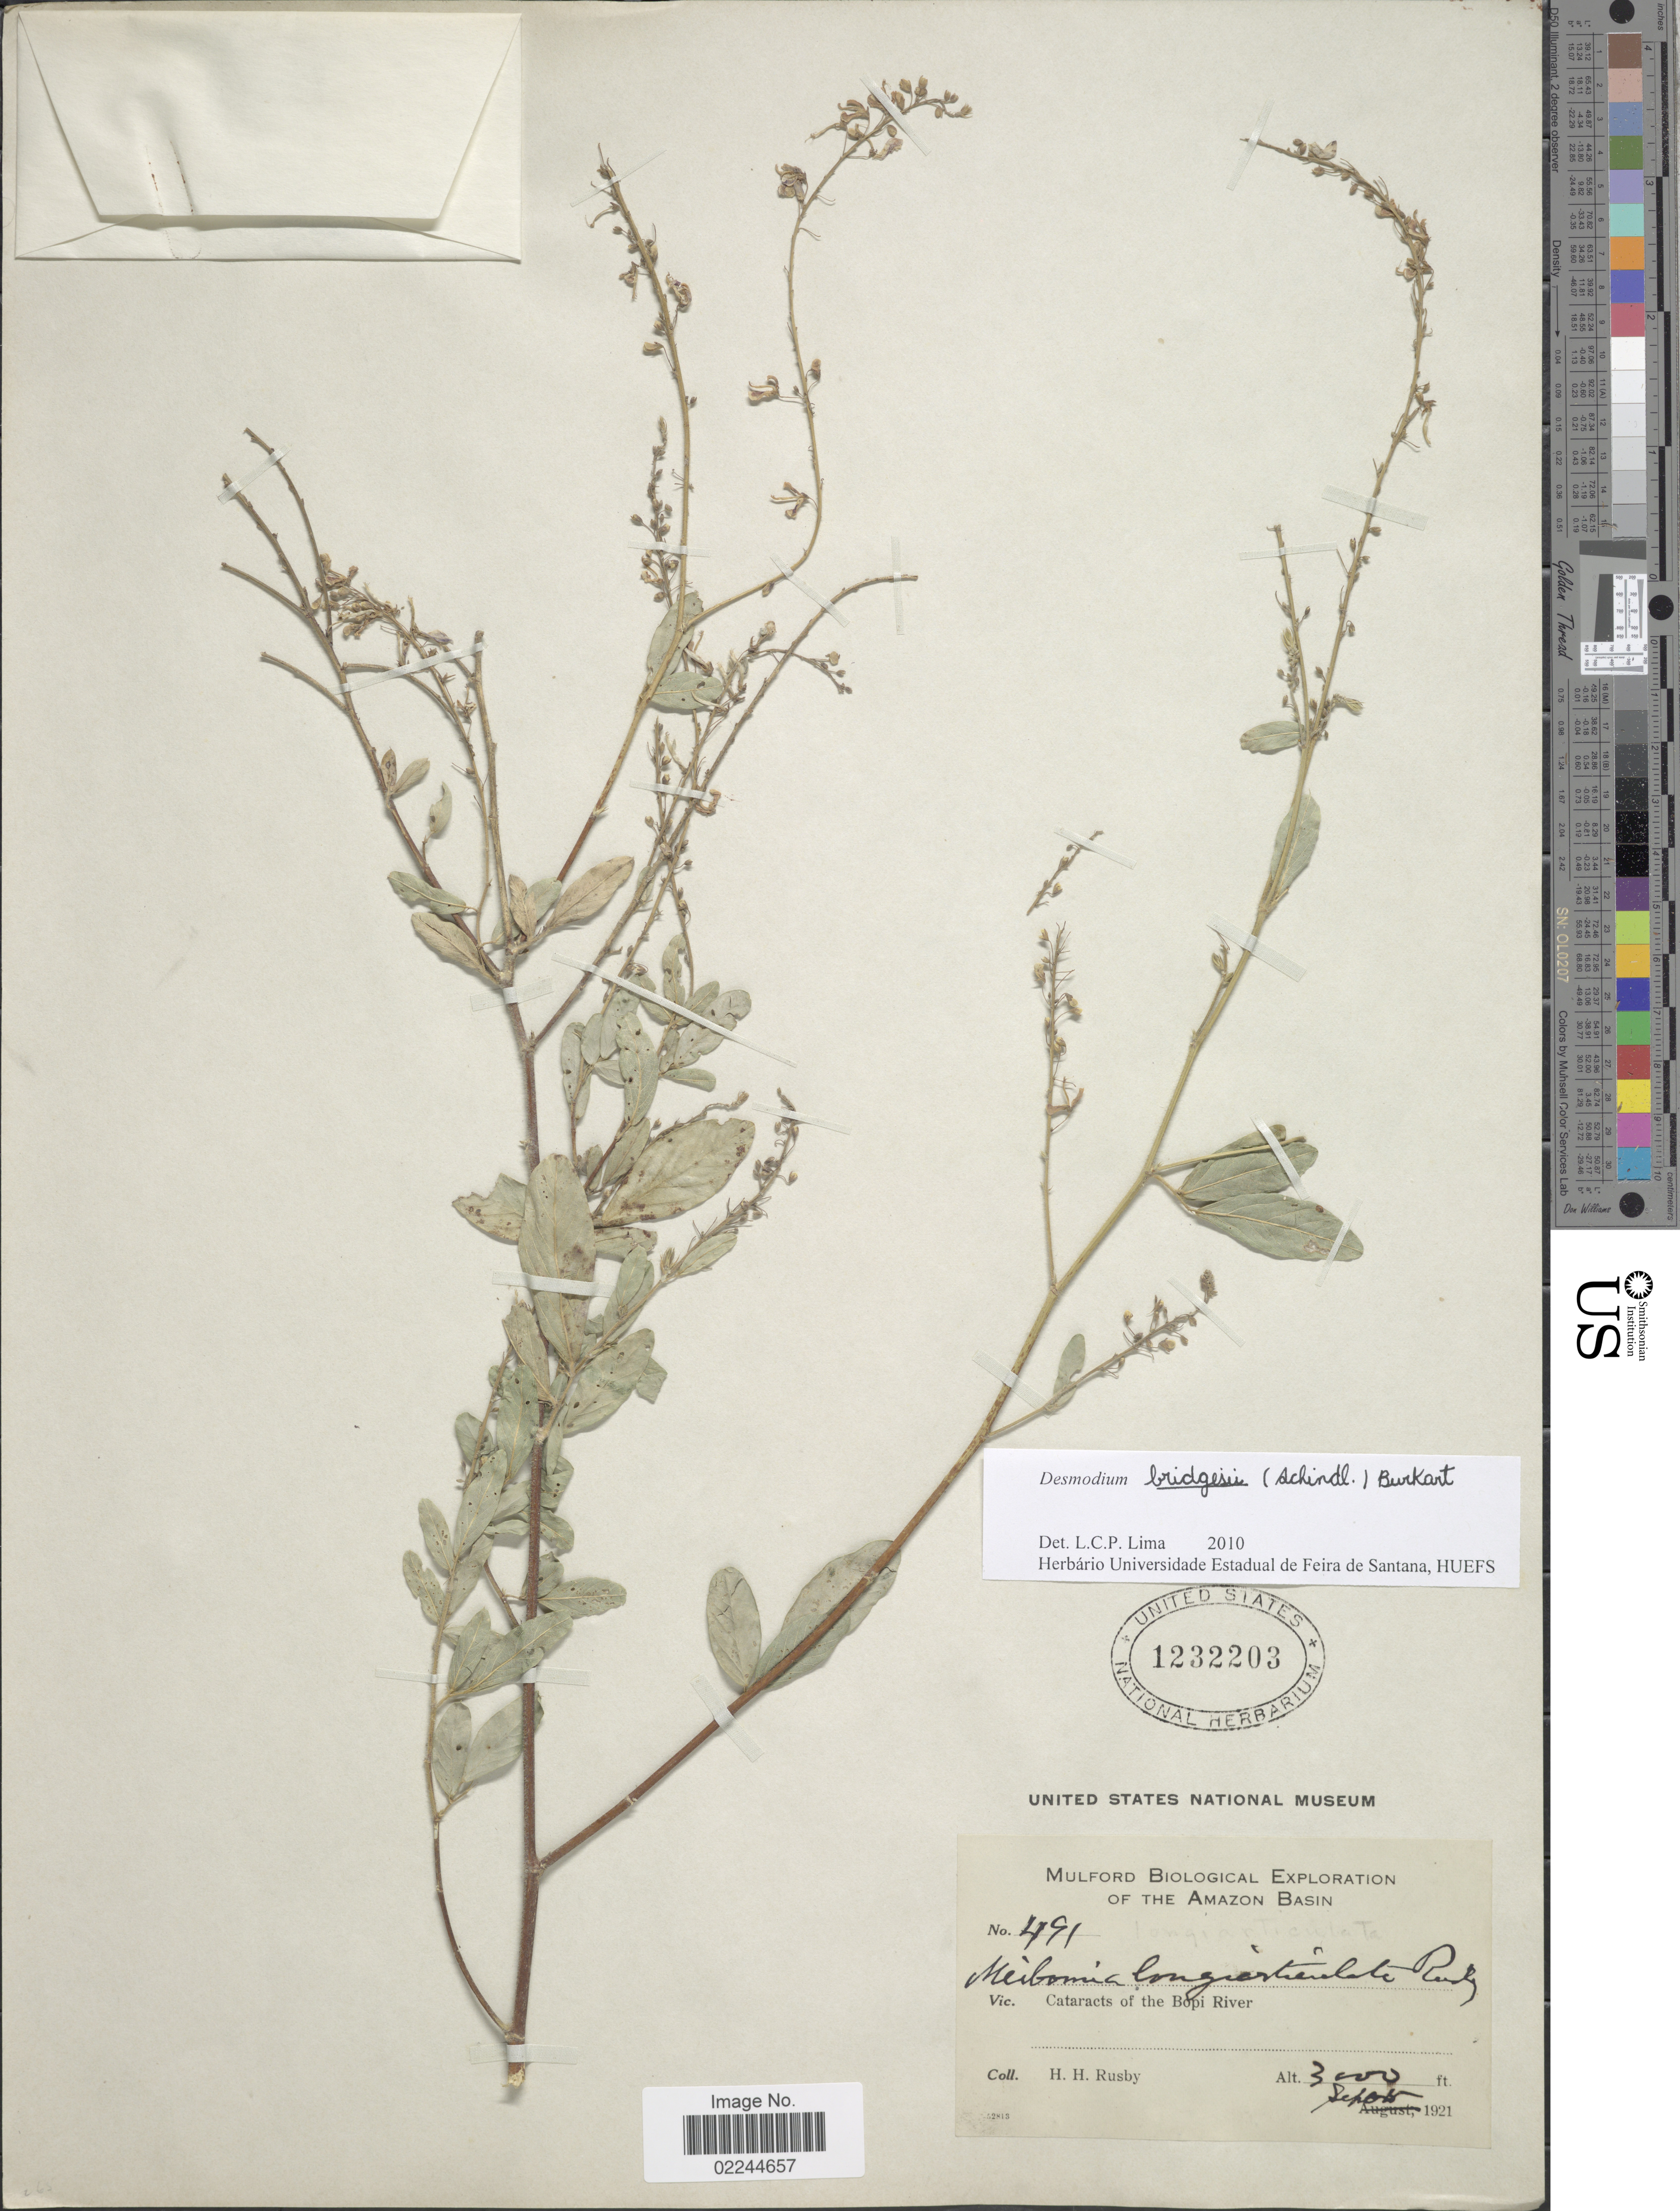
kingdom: Plantae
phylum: Tracheophyta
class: Magnoliopsida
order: Fabales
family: Fabaceae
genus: Desmodium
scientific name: Desmodium bridgesii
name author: (Schindl.) Burkart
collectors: H. H. Rusby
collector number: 491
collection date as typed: September, 1921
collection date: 1921-09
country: Bolivia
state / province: La Paz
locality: Cataracts of the Bopi River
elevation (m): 914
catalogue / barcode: US 1232203